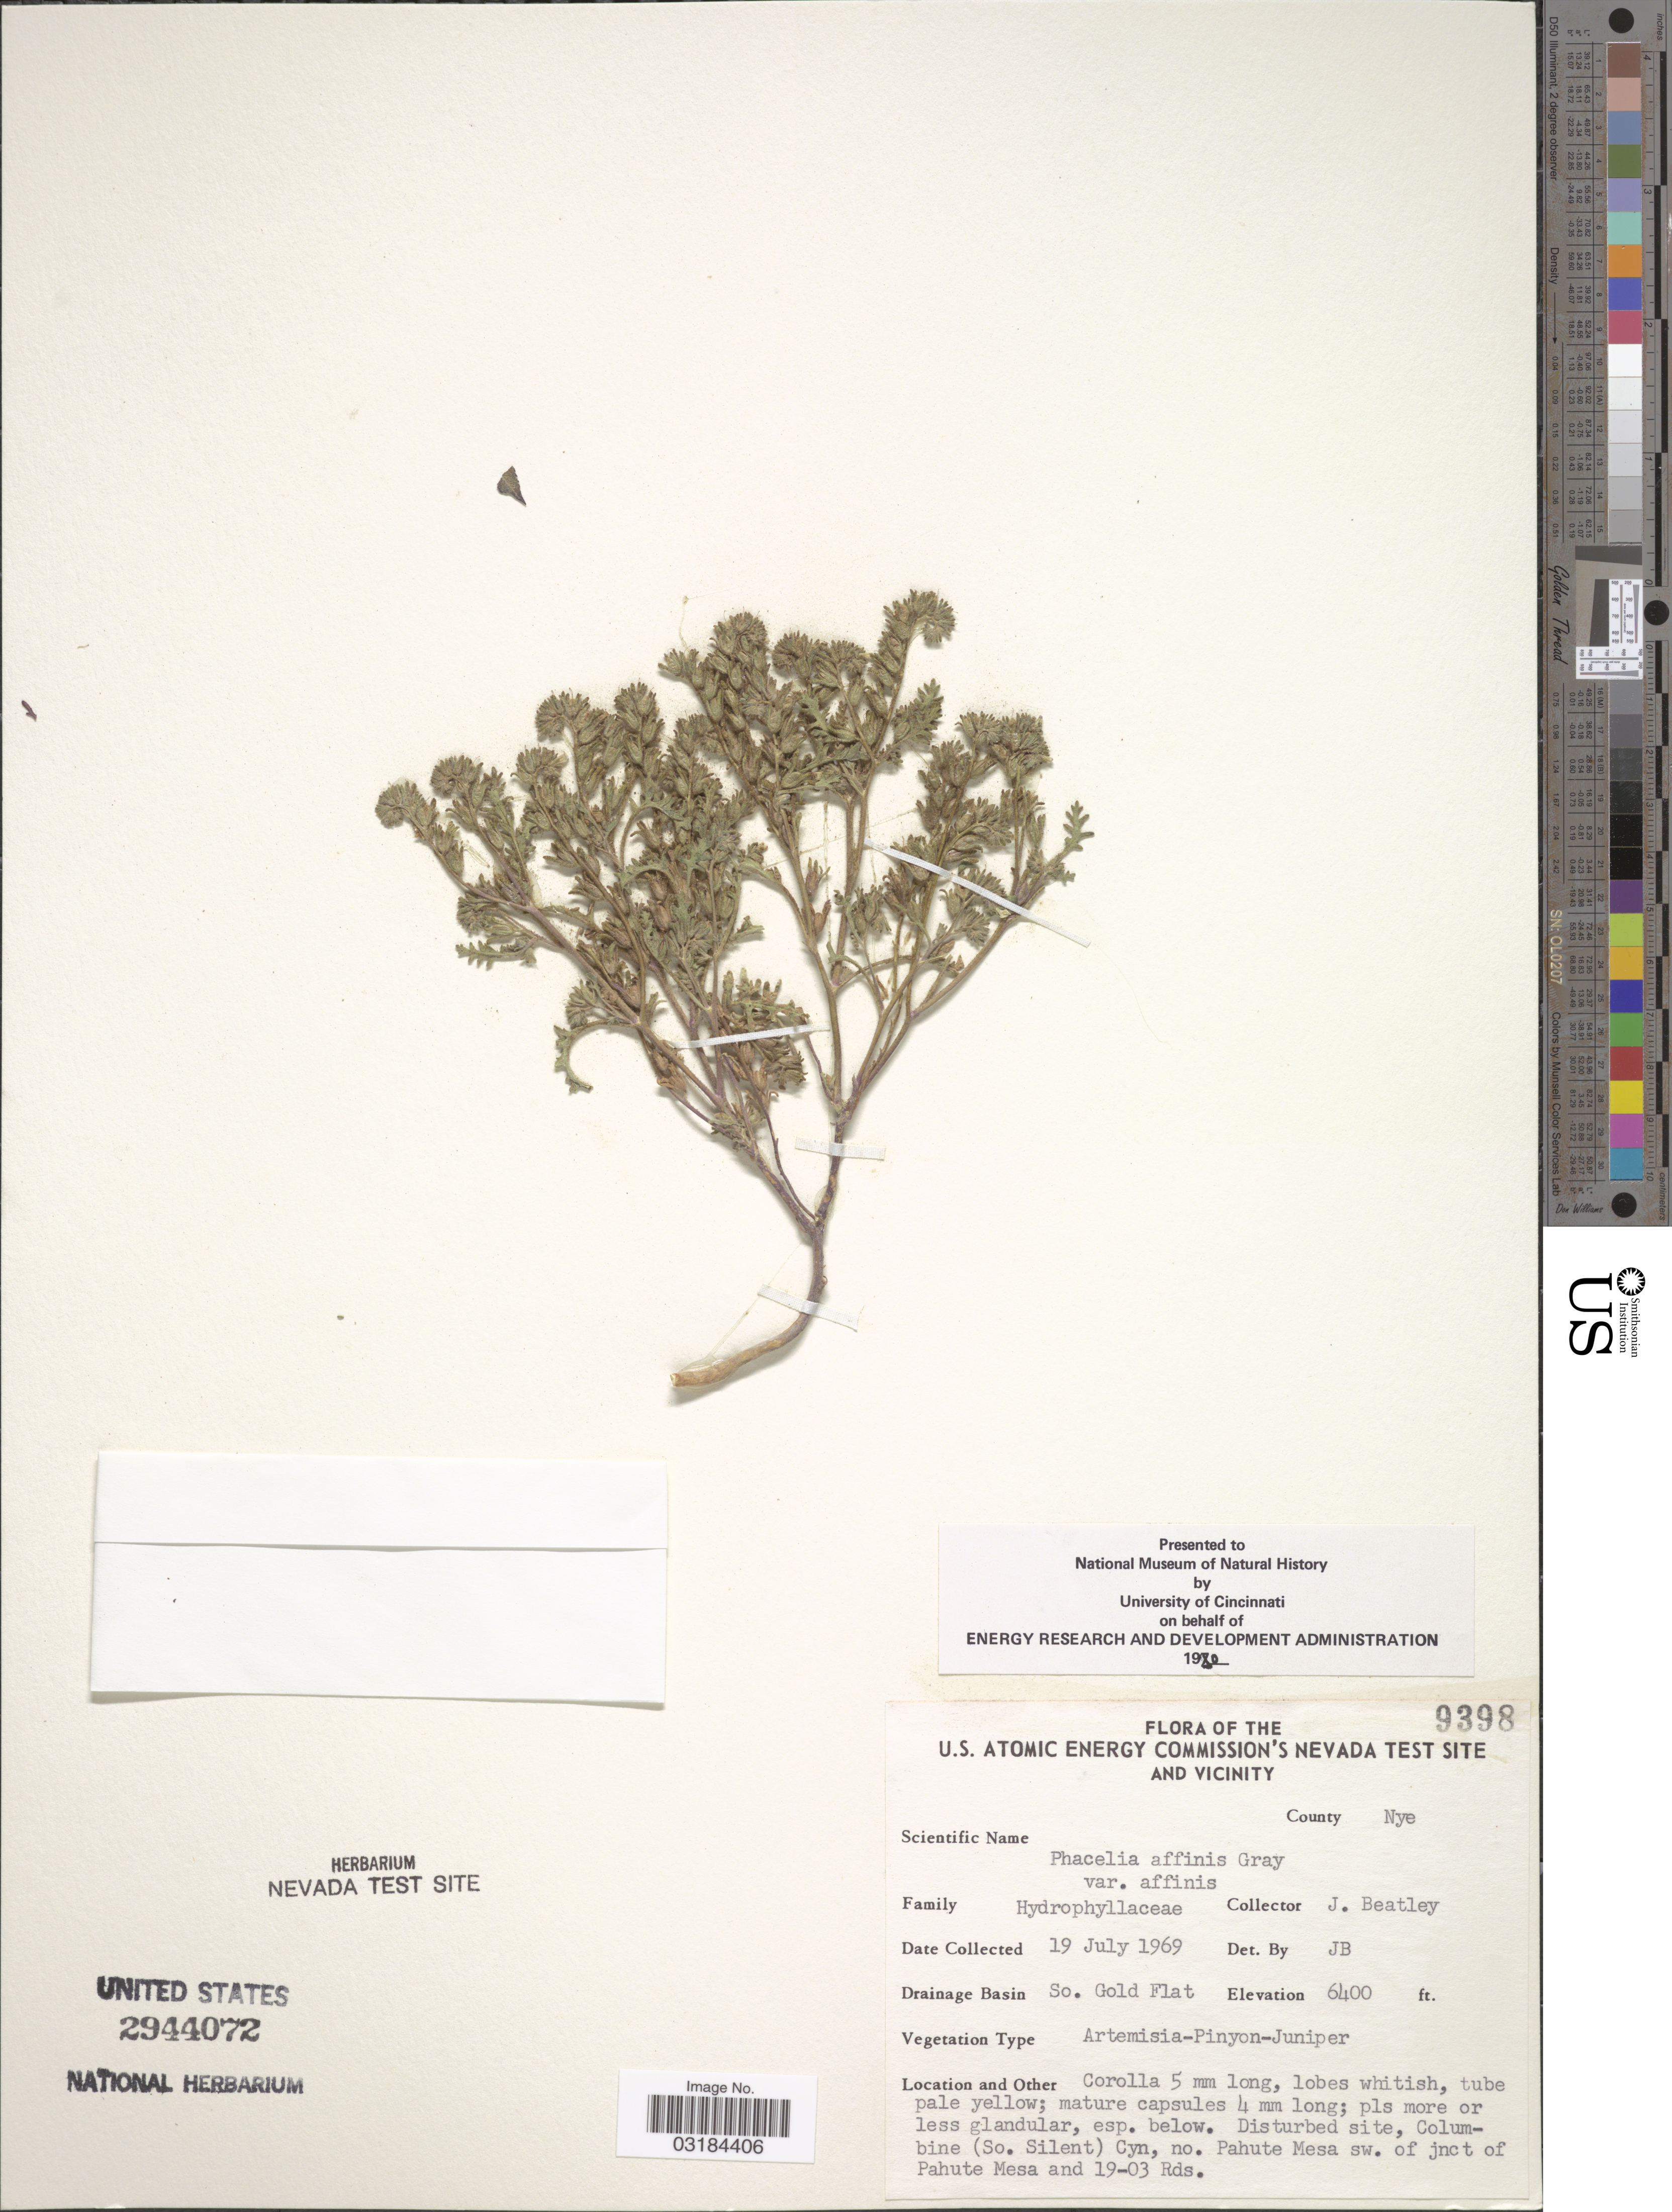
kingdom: Plantae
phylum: Tracheophyta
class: Magnoliopsida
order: Boraginales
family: Hydrophyllaceae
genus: Phacelia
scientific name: Phacelia affinis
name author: A. Gray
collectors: J. C. Beatley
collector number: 9398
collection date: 1969-07-19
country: United States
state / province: Nevada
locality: U.S. Atomic Energy Commission's Nevada Test Site and Vicinity. County Nye. Drainage Basin So. Gold Flat. Columbine (So. Silent) Cyn, no. Pahute Mesa sw. of jnct of Pahute Mesa and 19-03 Rds.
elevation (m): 1951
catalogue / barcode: US 2944072